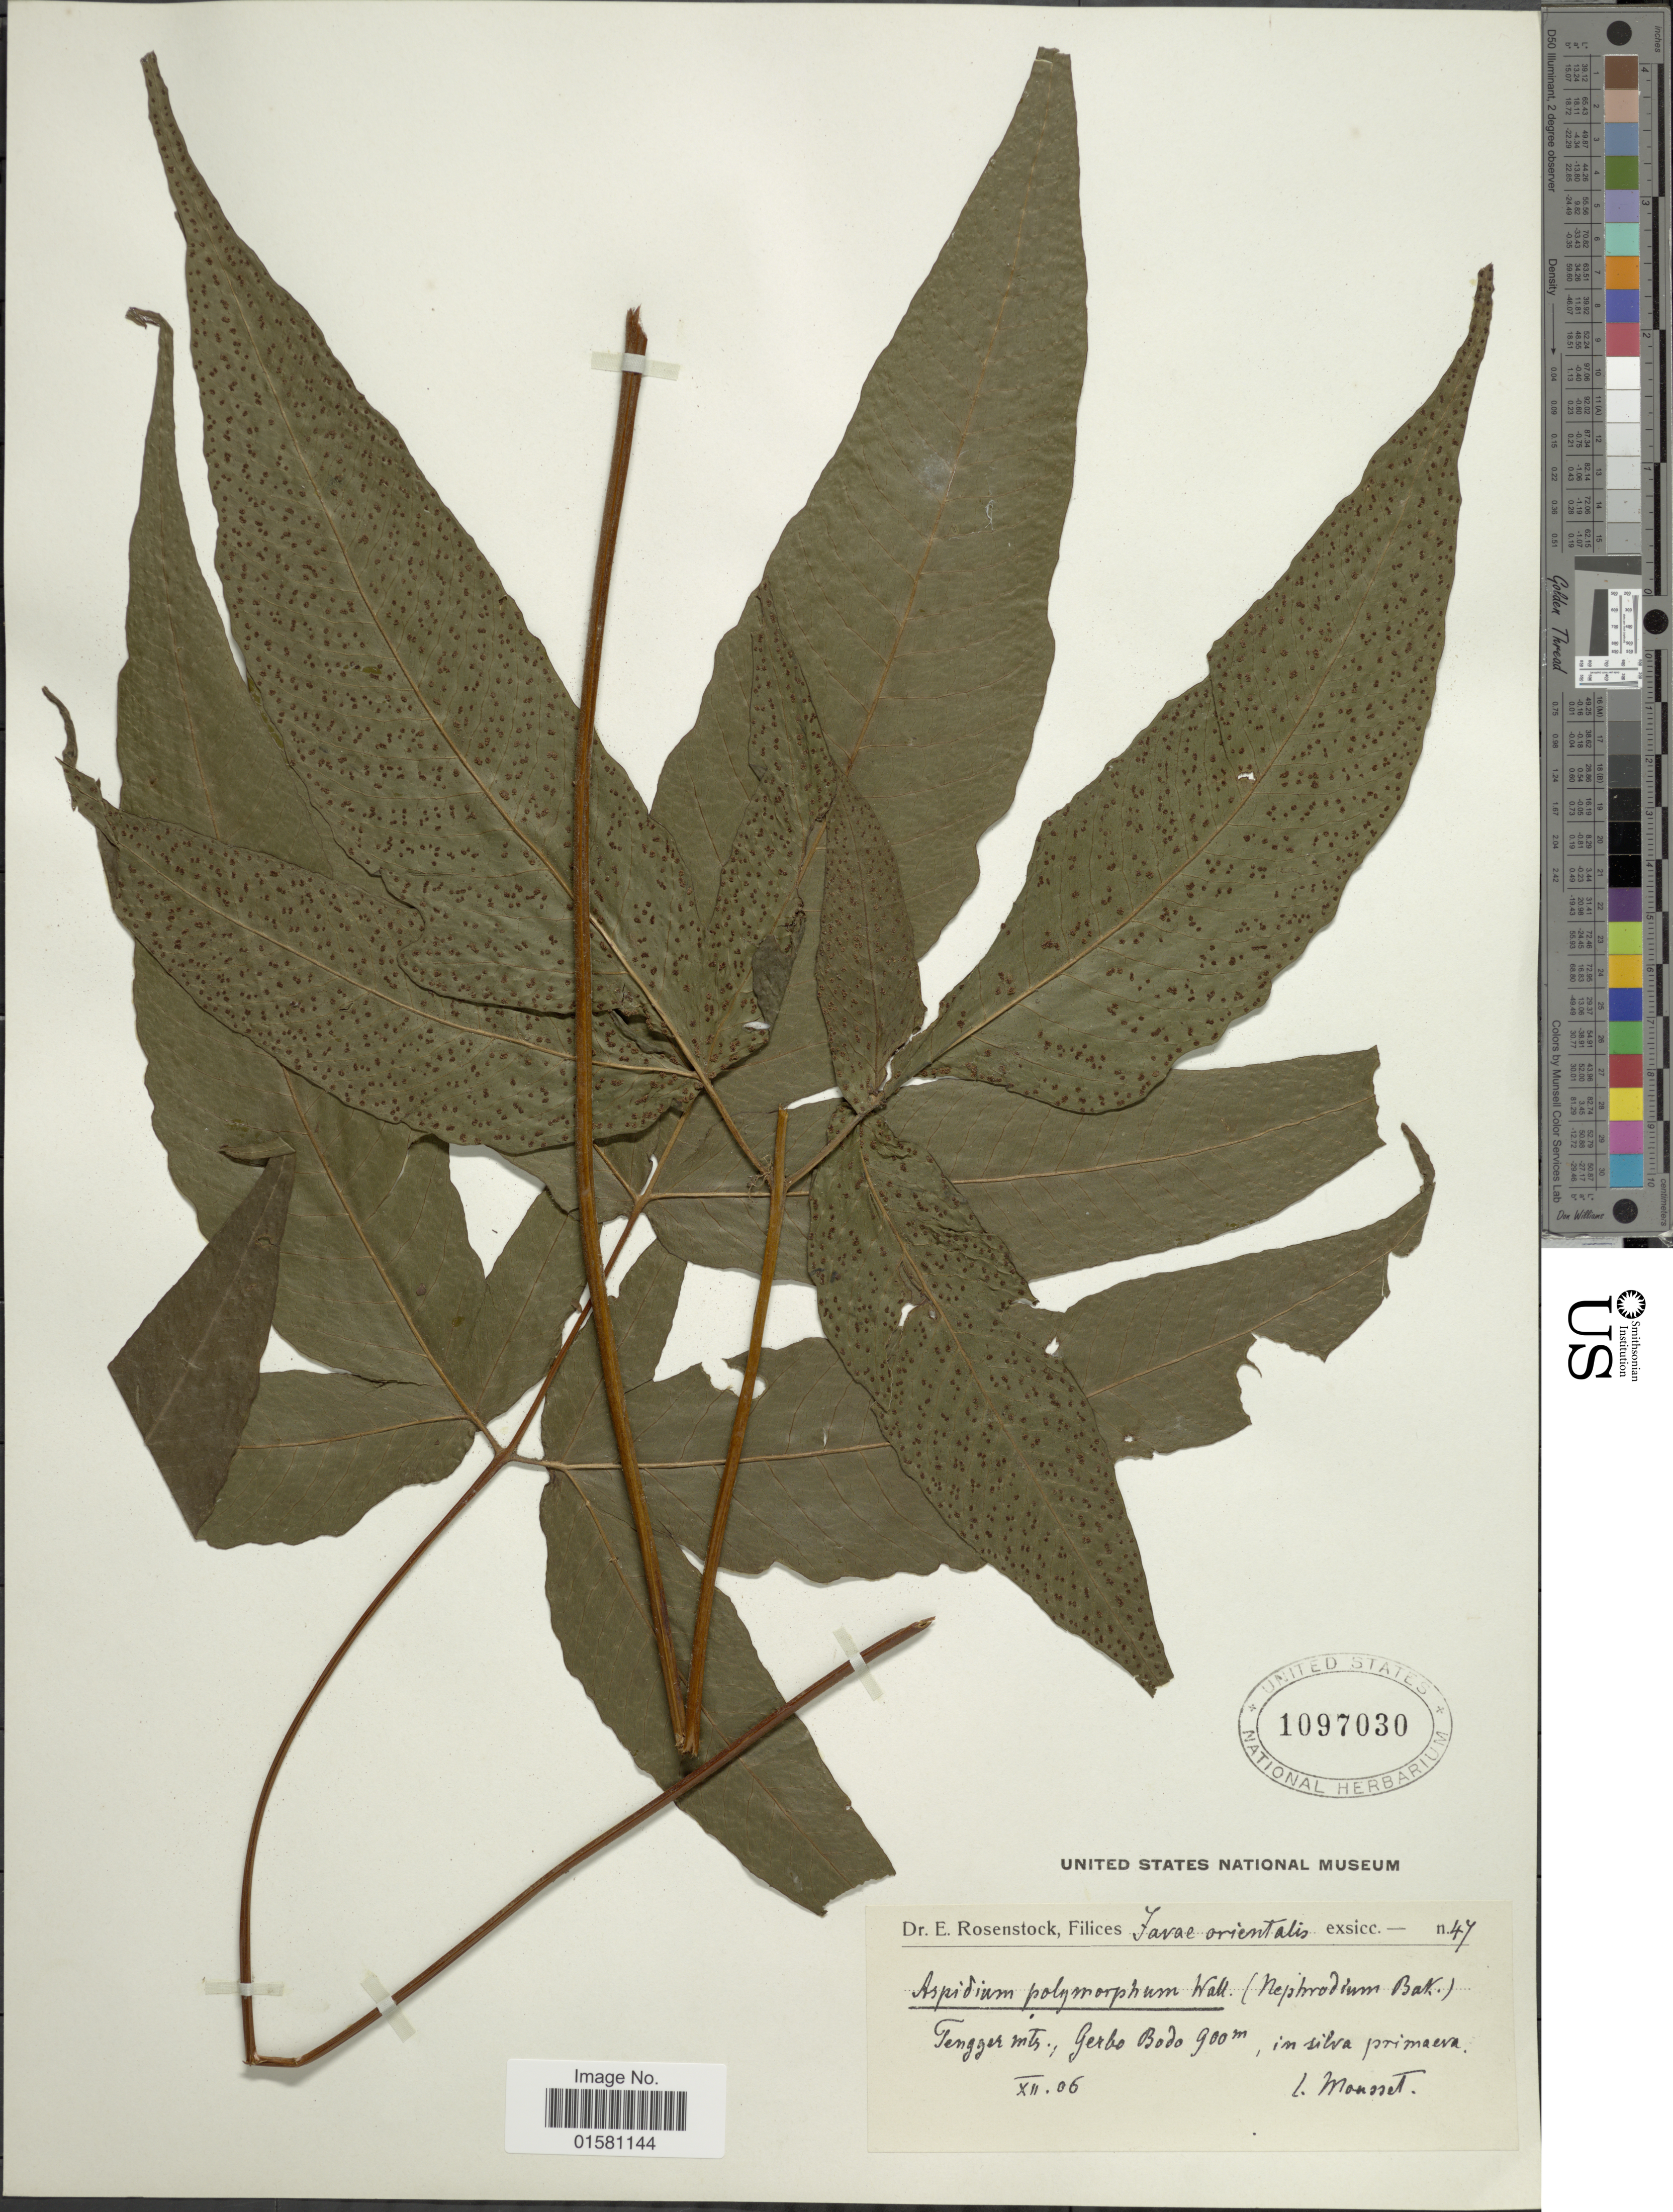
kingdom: Plantae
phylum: Tracheophyta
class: Polypodiopsida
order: Polypodiales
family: Tectariaceae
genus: Tectaria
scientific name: Tectaria polymorpha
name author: (Wall. ex Hook.) Copel.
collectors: Mousset, --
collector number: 47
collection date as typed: Transcribed d/m/y: /12/6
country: Indonesia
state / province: Java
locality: Tengger Mts. Gerbo Bodo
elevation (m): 900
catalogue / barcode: US 1097030